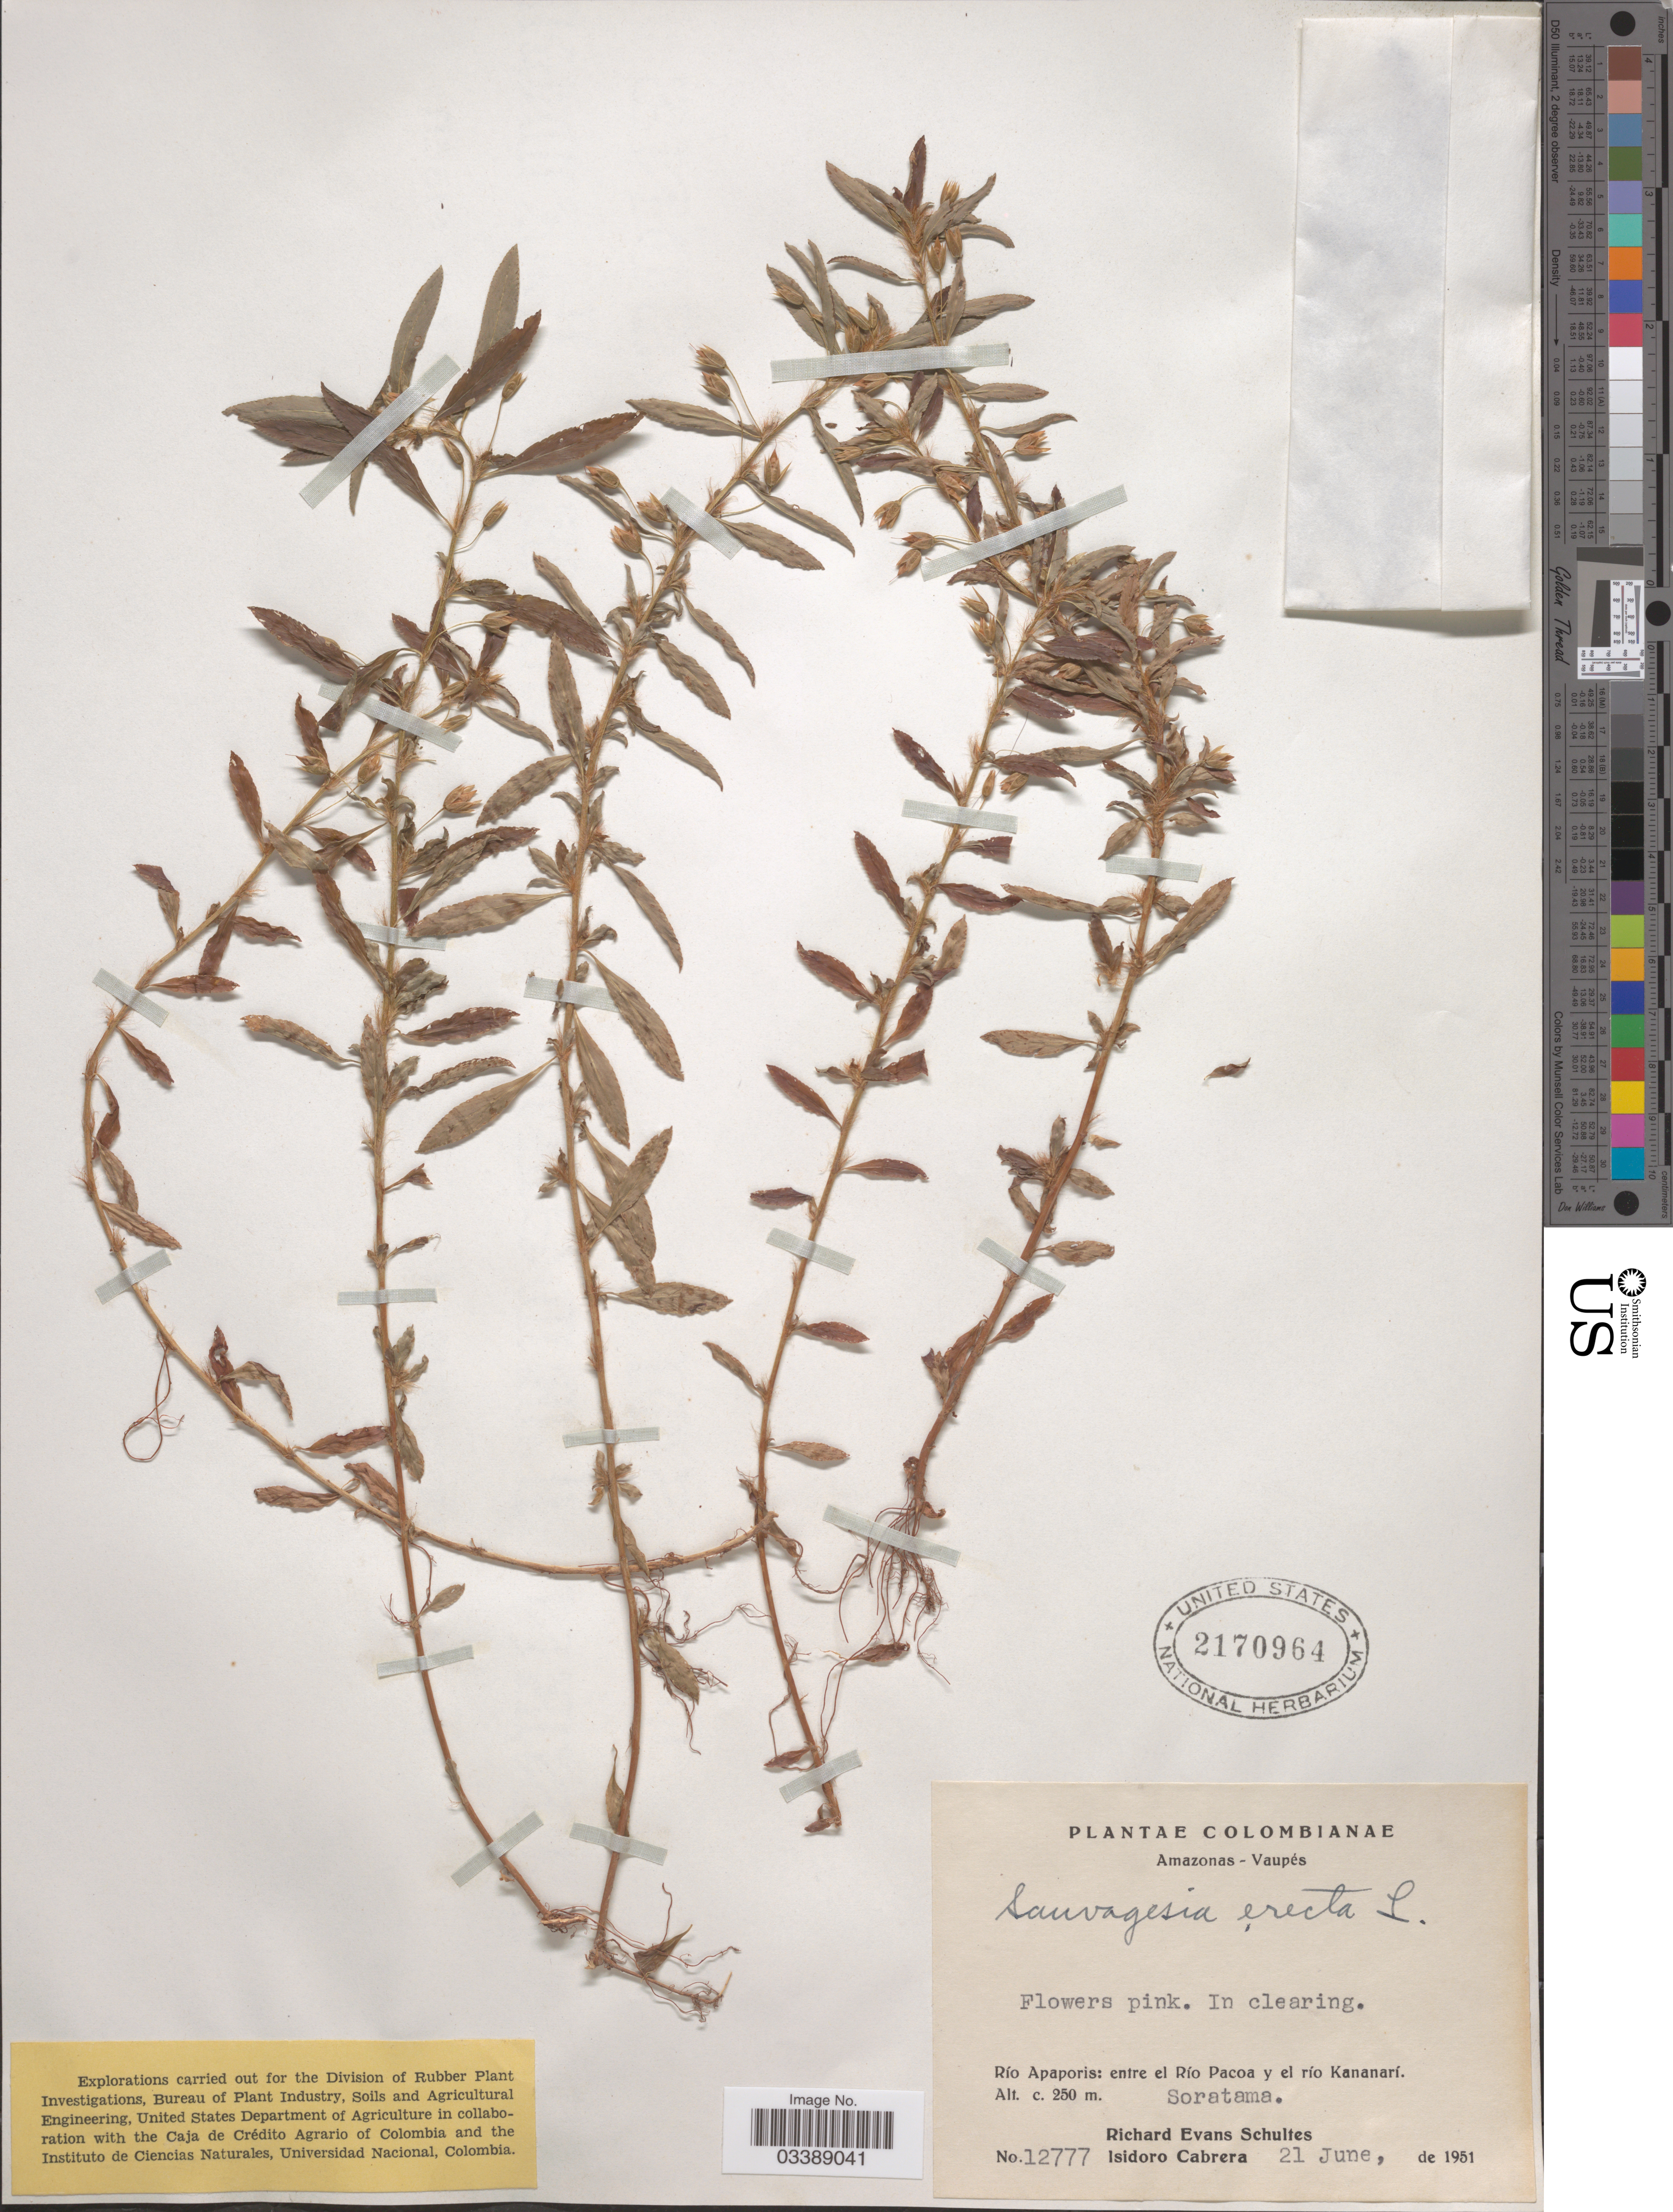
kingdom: Plantae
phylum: Tracheophyta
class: Magnoliopsida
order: Malpighiales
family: Ochnaceae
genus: Sauvagesia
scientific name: Sauvagesia erecta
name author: L.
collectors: R. E. Schultes & I. Cabrera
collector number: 12777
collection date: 1951-06-21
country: Colombia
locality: Amazonas-Vaupés. Río Apaporis: entre el Río Pacoa y el río Kananarí. Soratama.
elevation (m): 250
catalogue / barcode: US 2170964